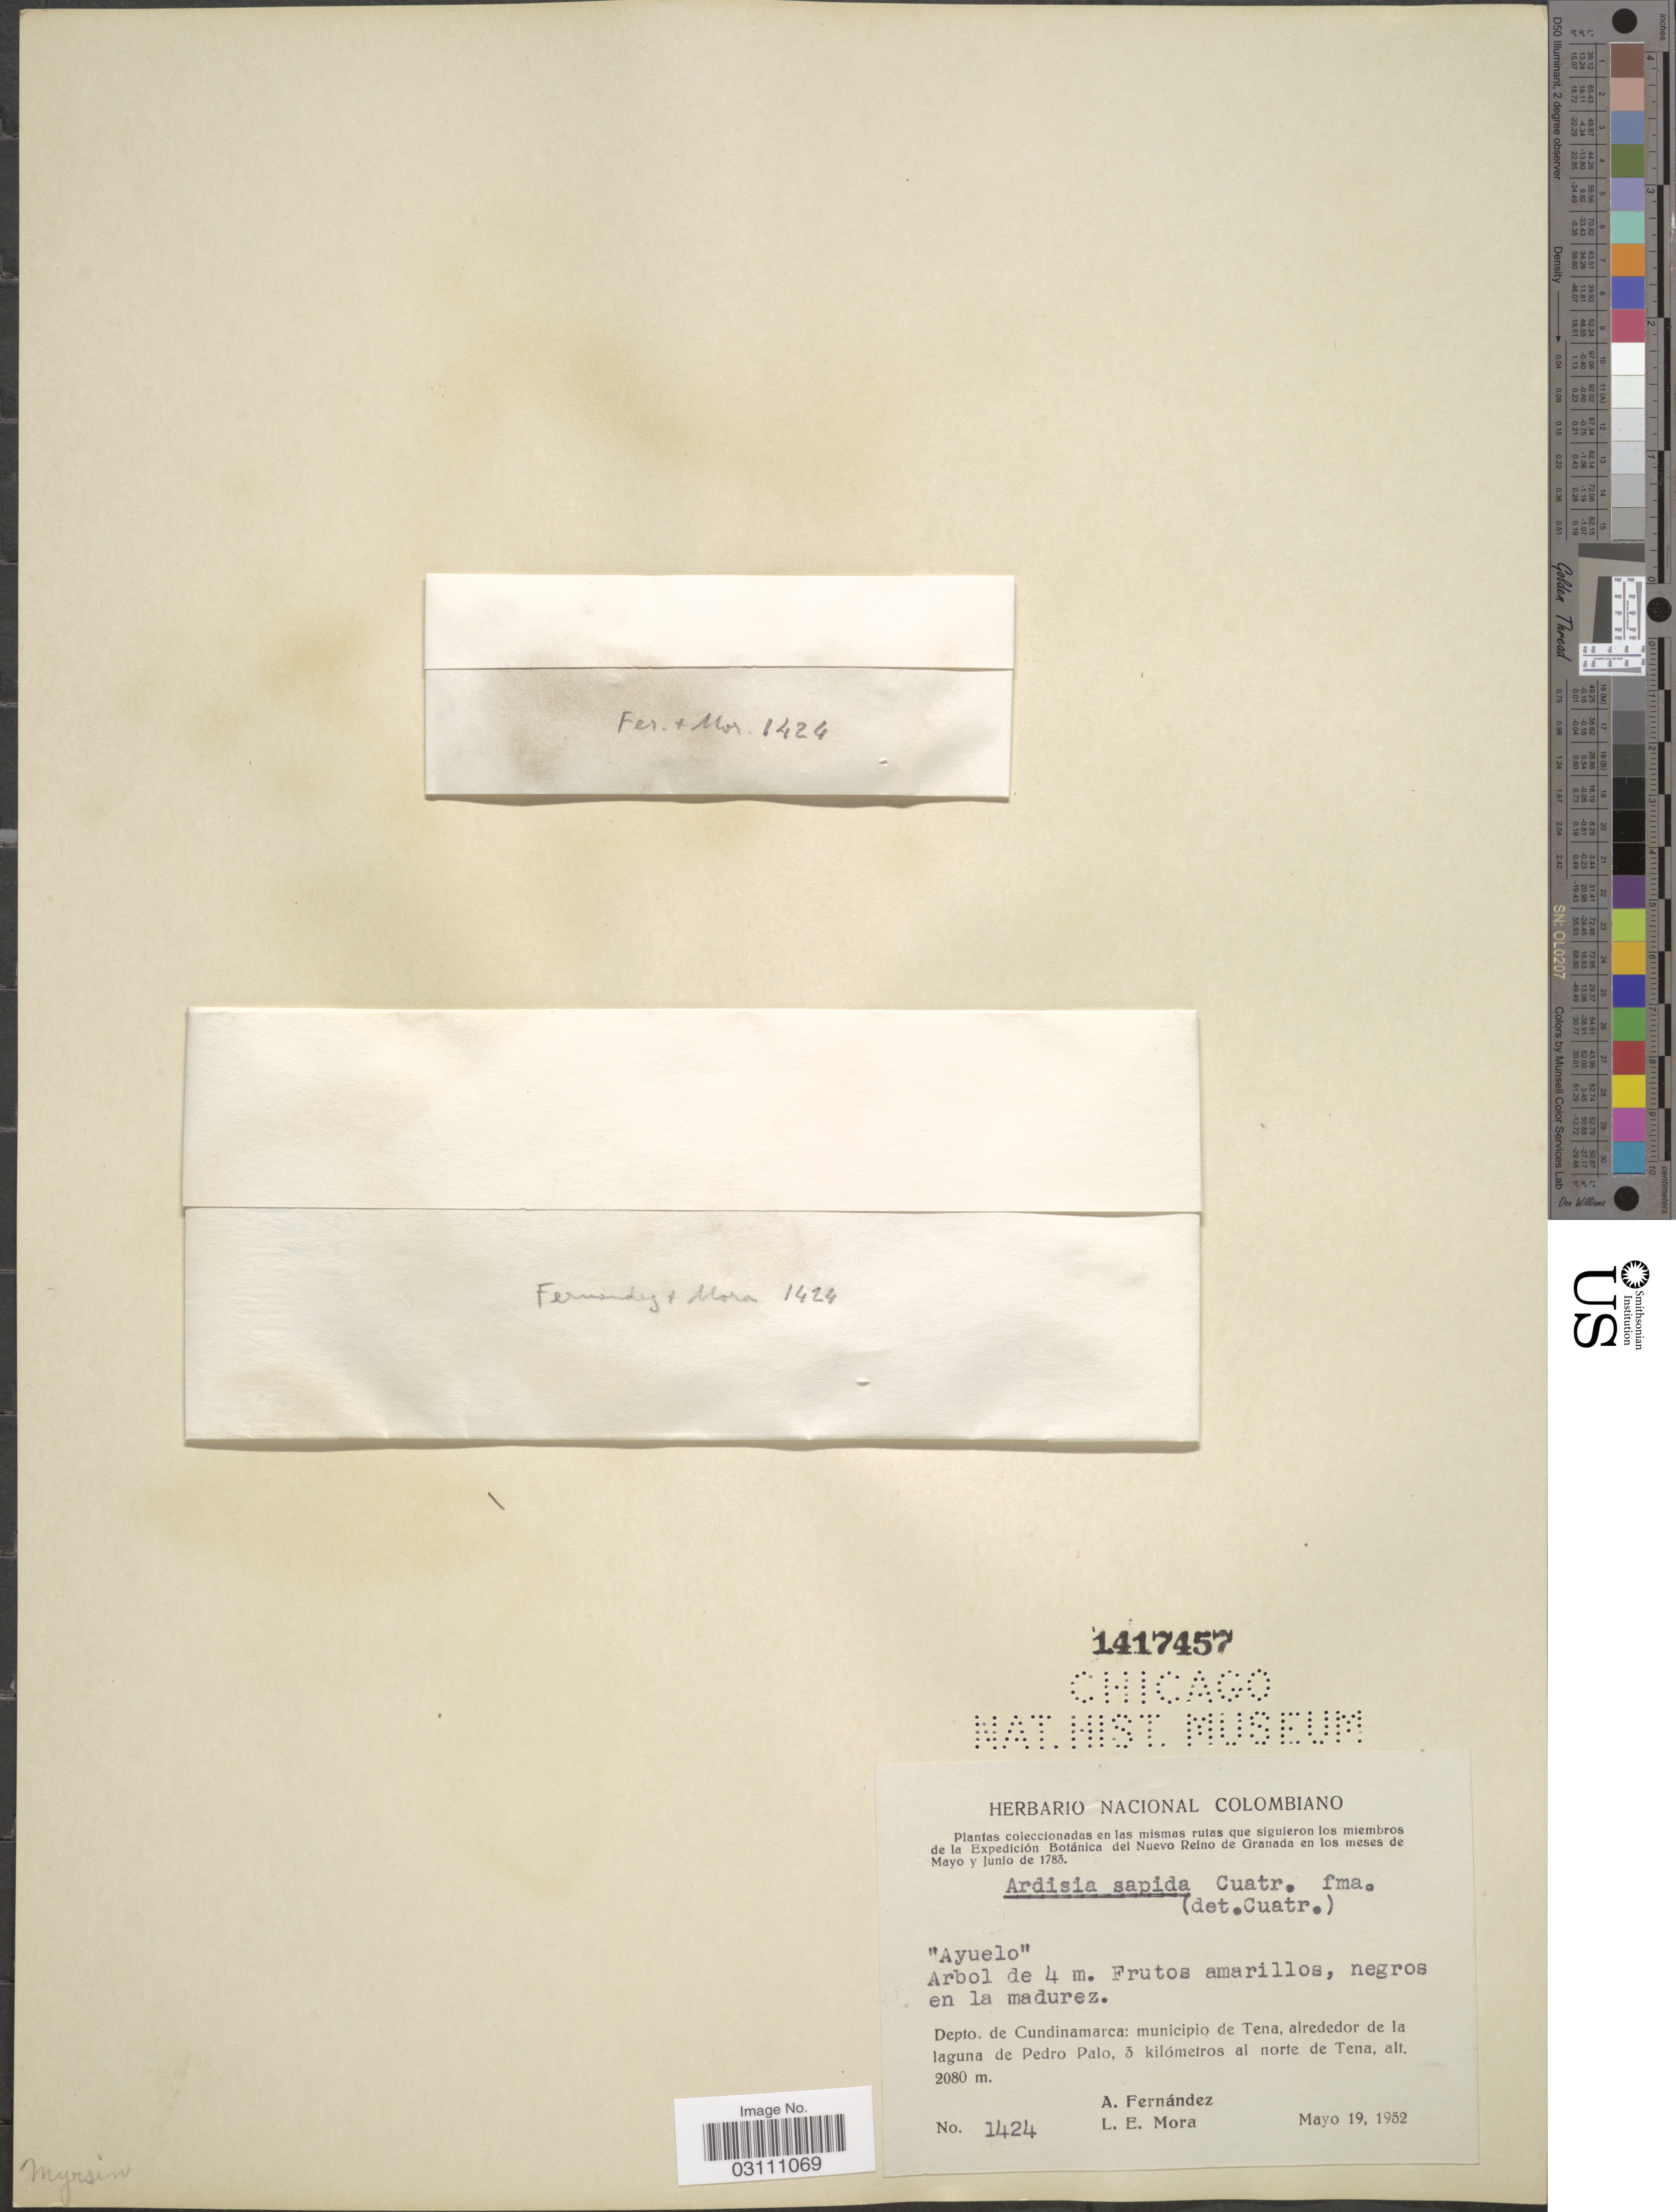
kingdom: Plantae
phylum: Tracheophyta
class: Magnoliopsida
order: Ericales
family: Primulaceae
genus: Ardisia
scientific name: Ardisia sapida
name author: Cuatrec.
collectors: A. Fernández & L. Mora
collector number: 1424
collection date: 1952-05-19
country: Colombia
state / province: Cundinamarca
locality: Depto. de Cundinamarca: municipio de Tena, alrededor de la laguna de Pedro Palo, 3 kilómetros al norte de Tena.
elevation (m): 2080